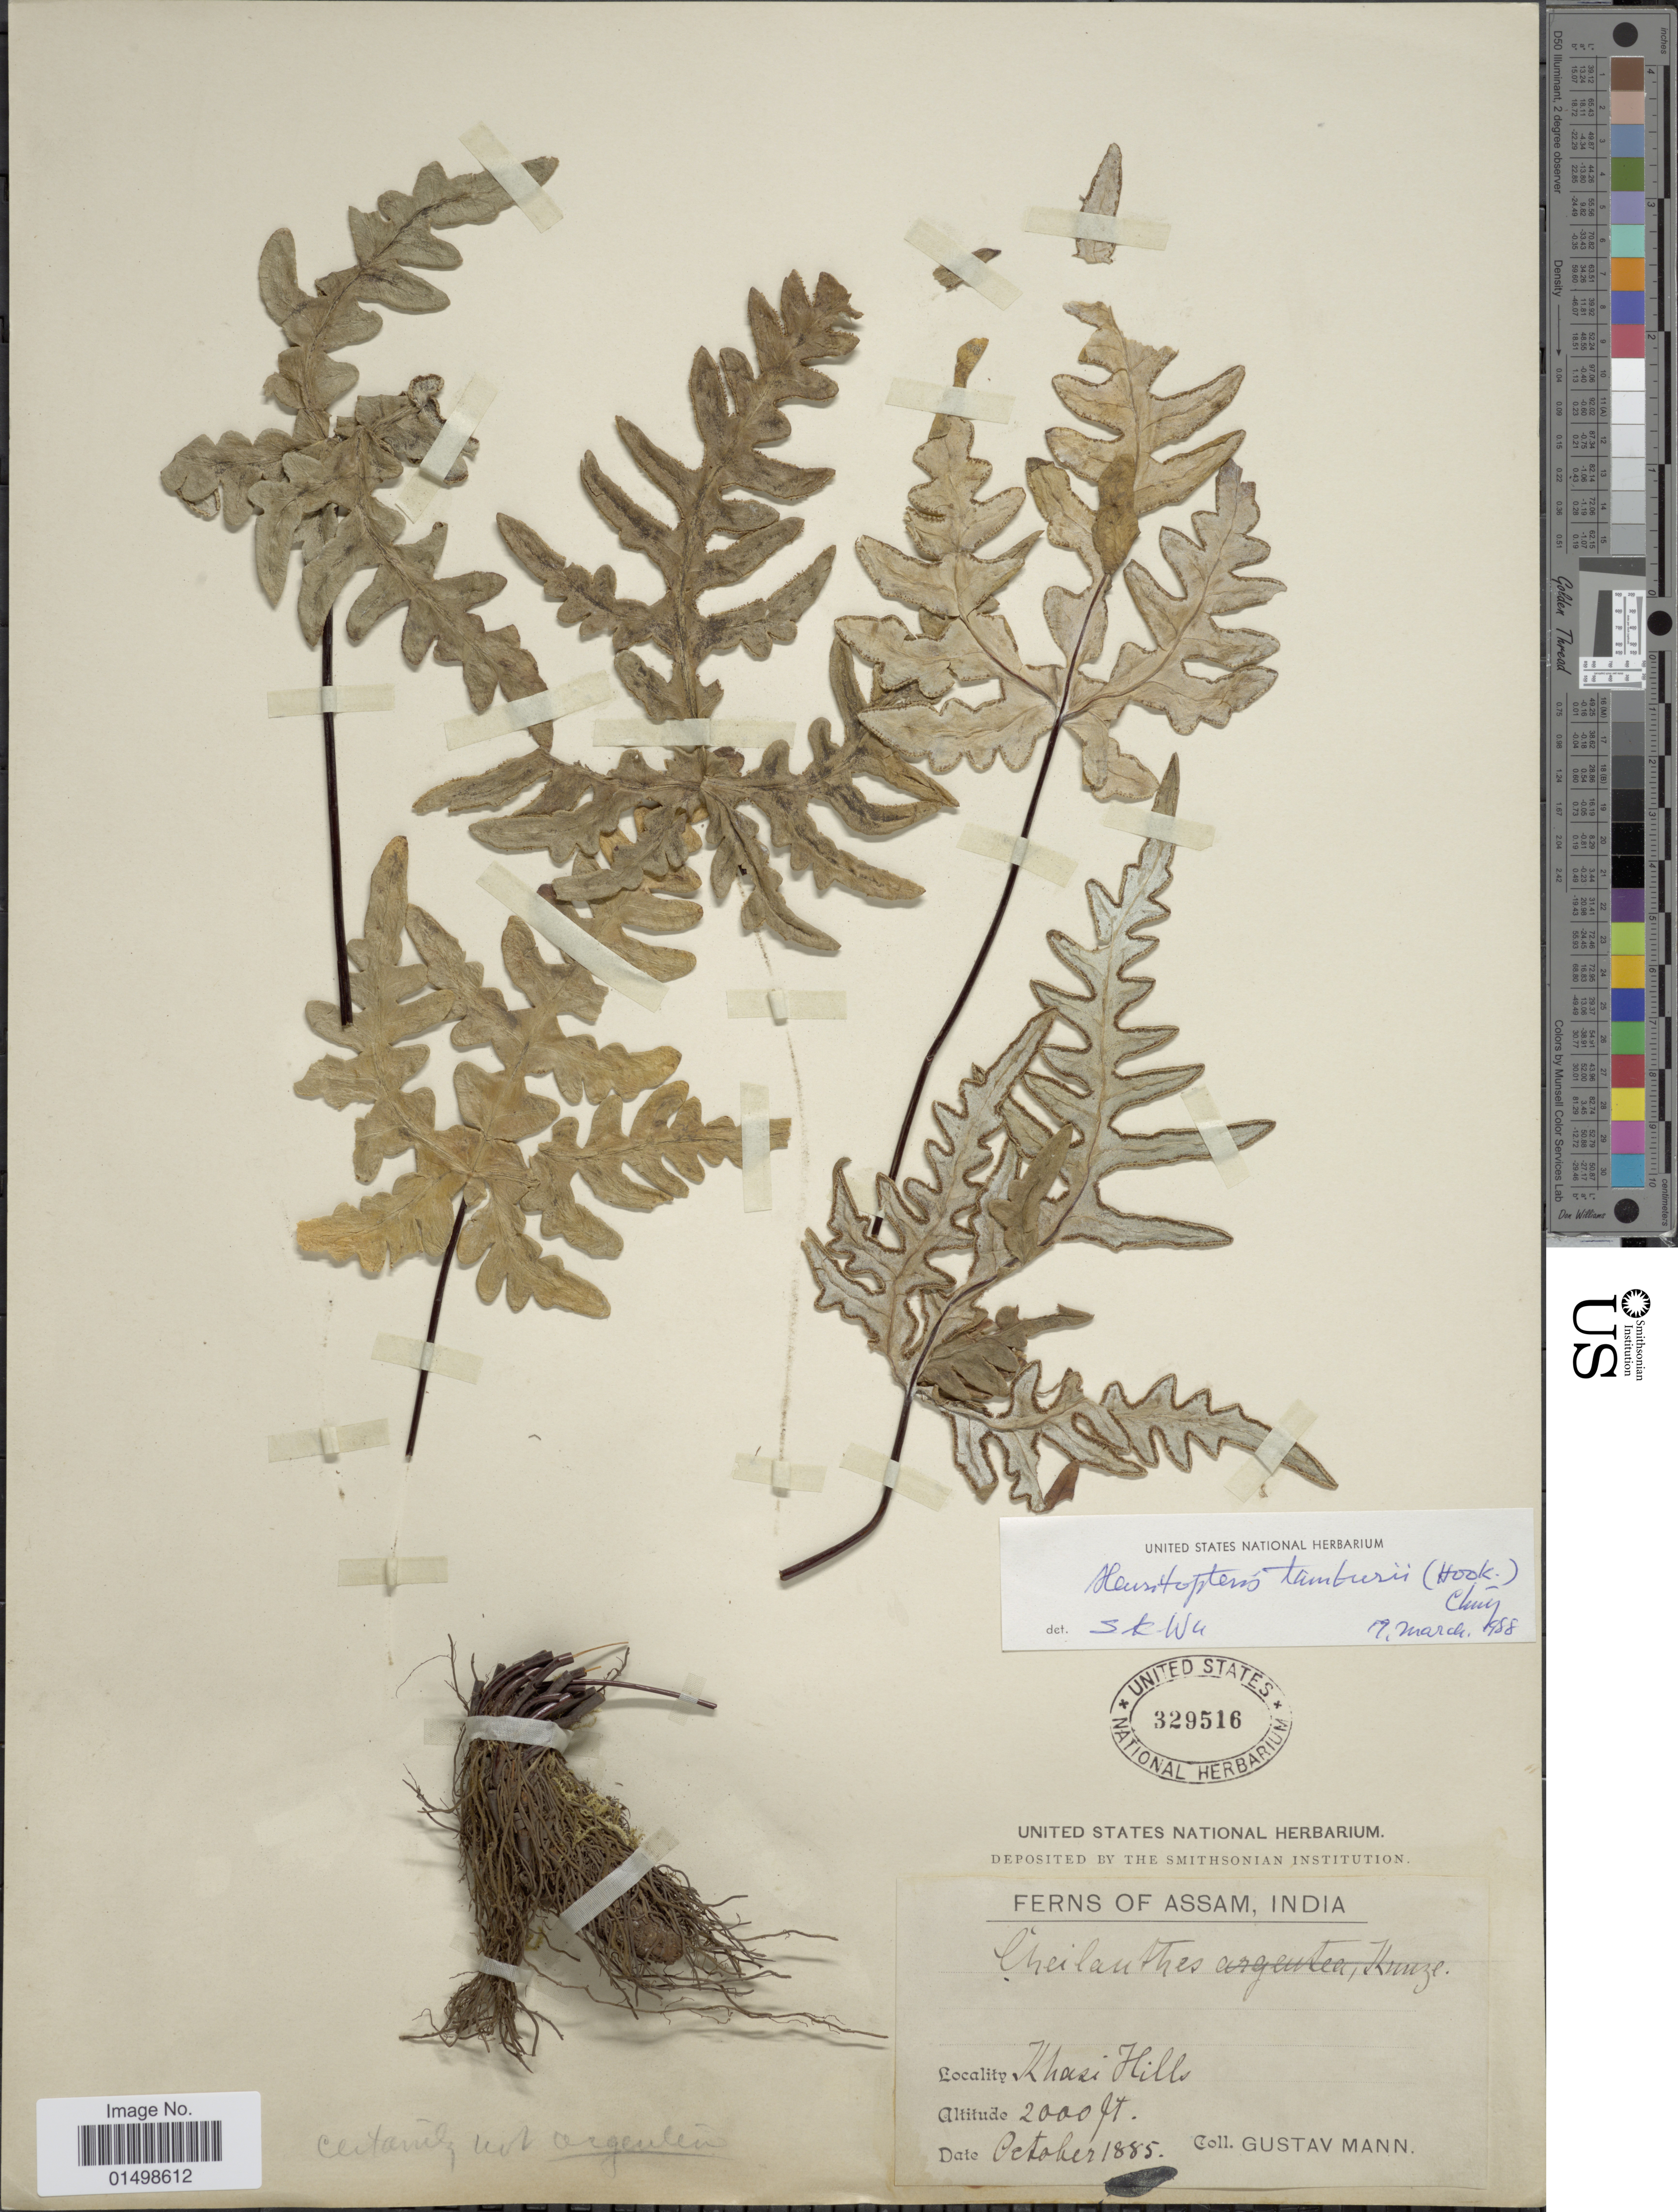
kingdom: Plantae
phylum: Tracheophyta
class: Polypodiopsida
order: Polypodiales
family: Pteridaceae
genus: Aleuritopteris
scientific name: Aleuritopteris tamburii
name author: (Hook.) Ching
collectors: G. Mann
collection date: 1885-10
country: India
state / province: Meghalaya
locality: Ferns of Assam, India. Khasi Hills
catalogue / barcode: US 329516